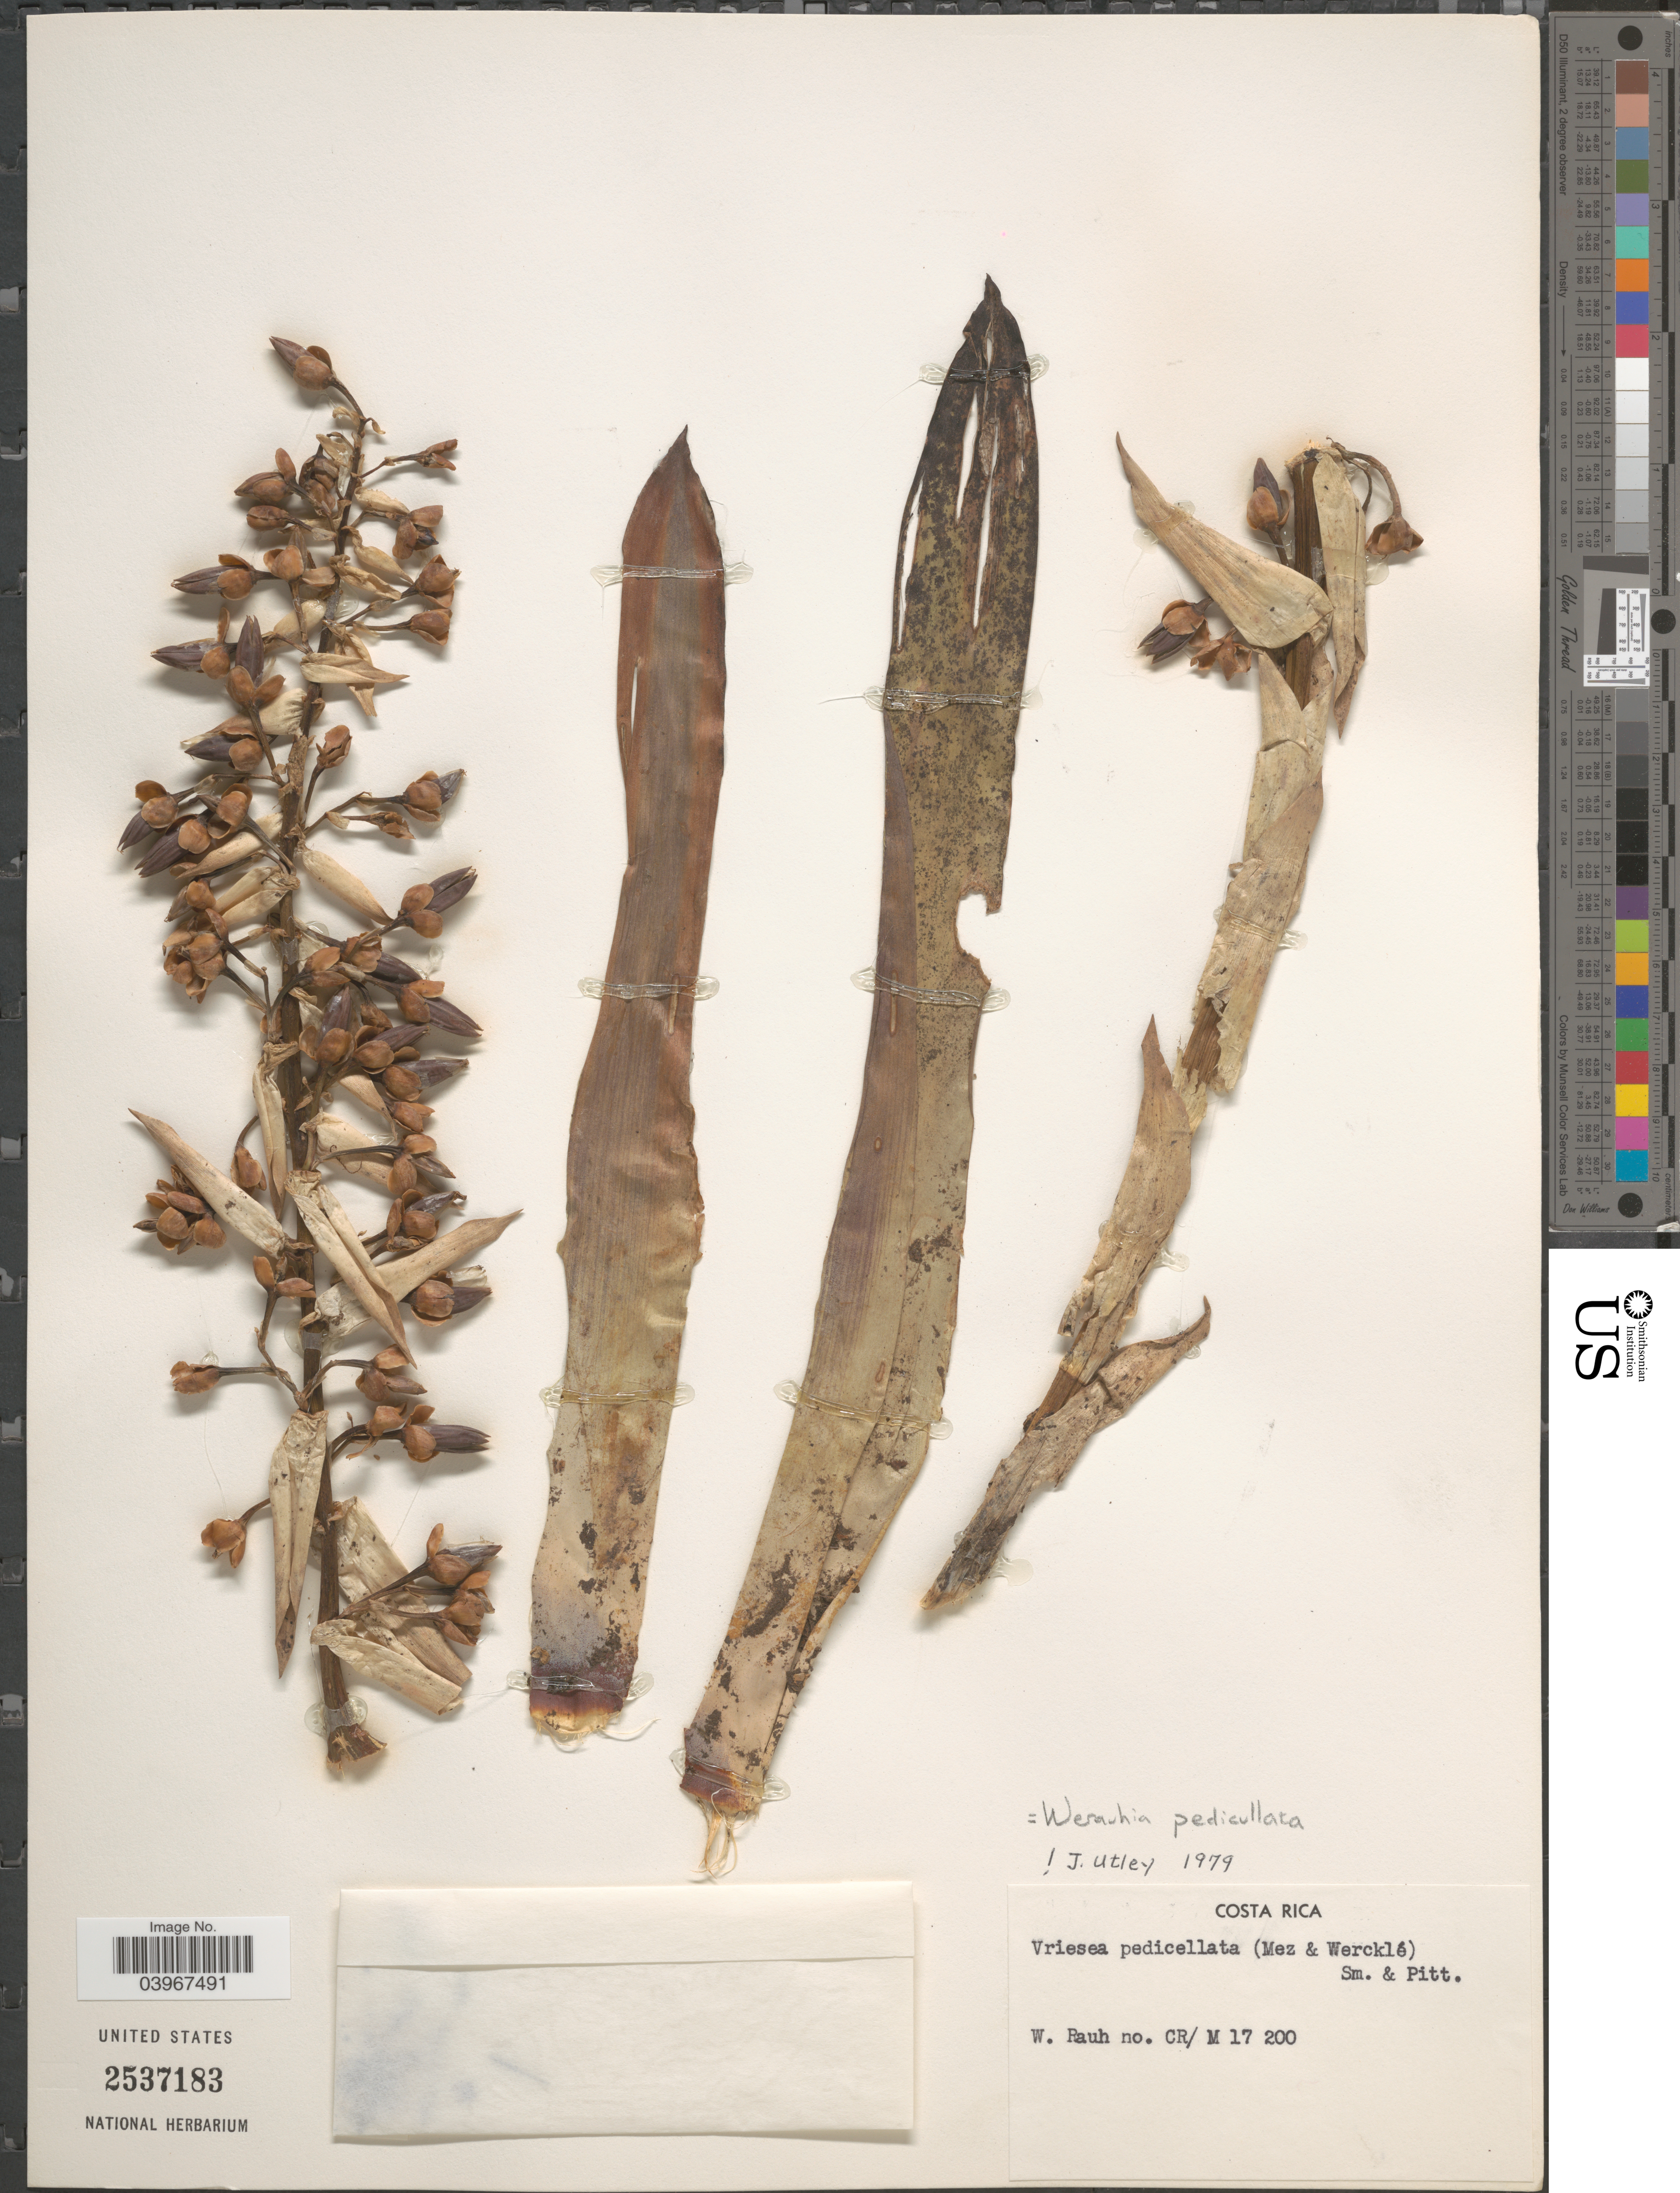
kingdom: Plantae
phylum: Tracheophyta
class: Liliopsida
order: Poales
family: Bromeliaceae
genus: Werauhia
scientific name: Werauhia pedicellata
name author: (Mez & Wercklé) J.R. Grant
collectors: W. Rauh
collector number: CR/ M 17 200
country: Costa Rica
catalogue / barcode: US 2537183